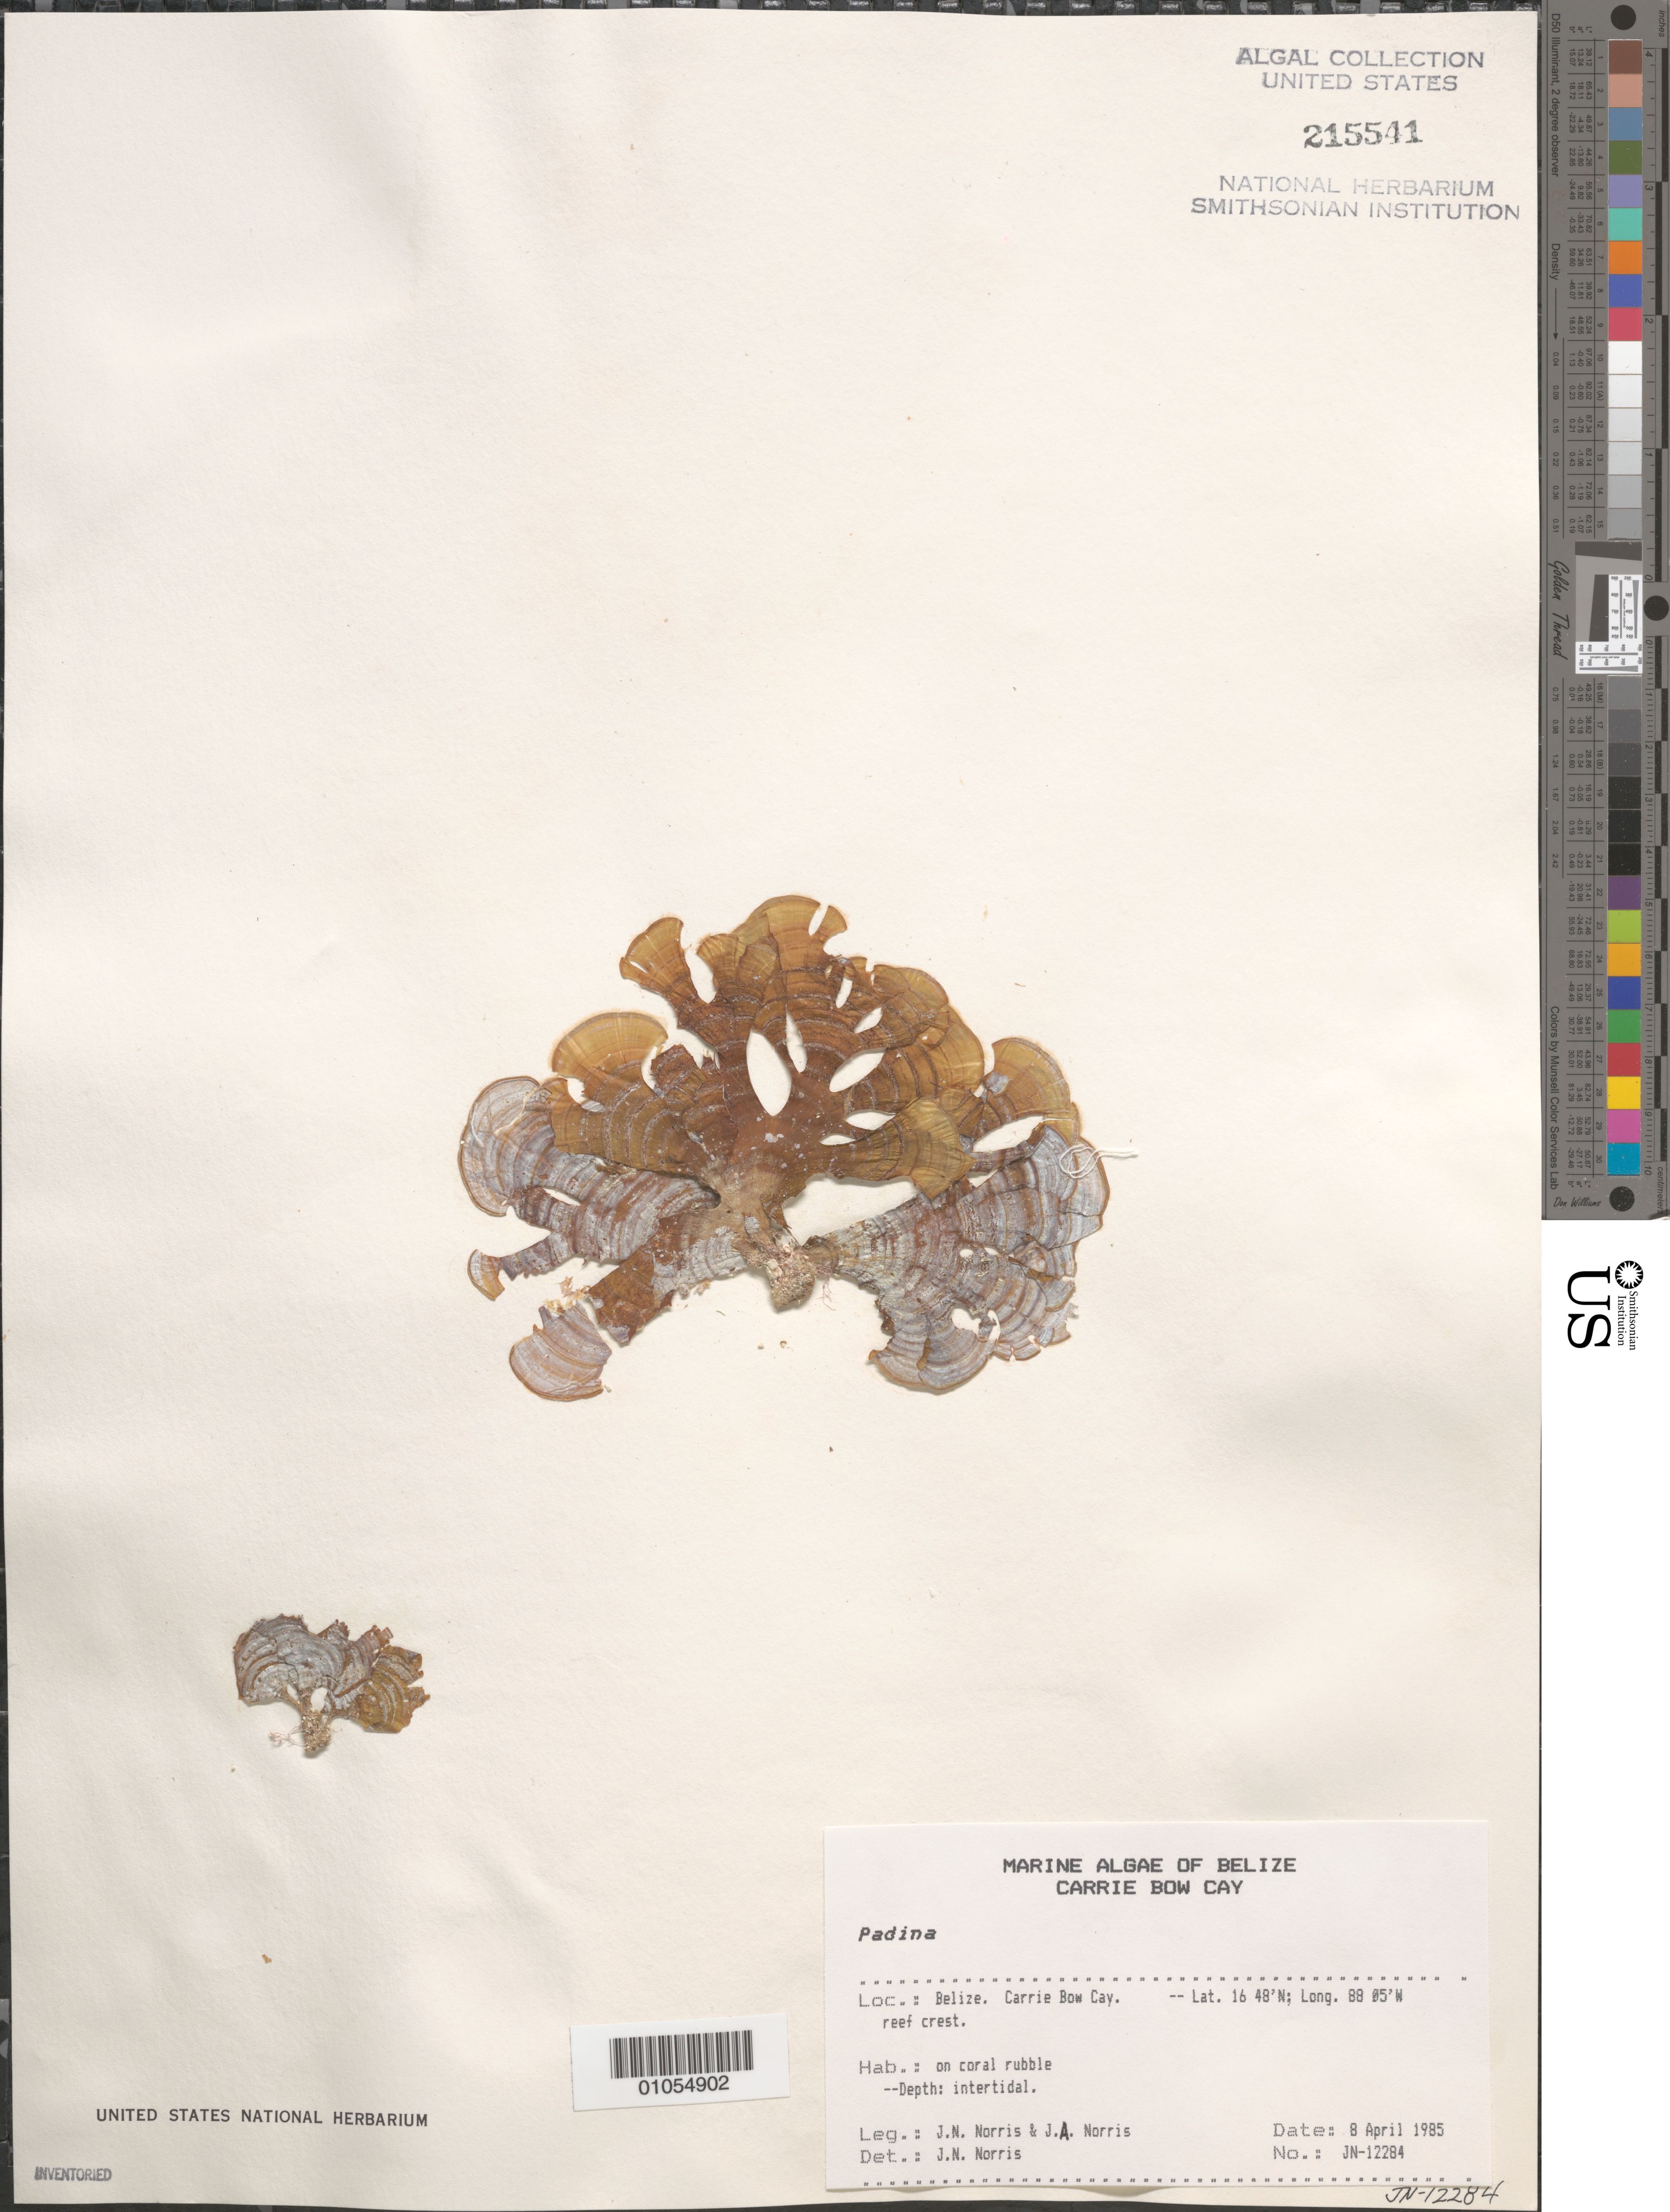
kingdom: Chromista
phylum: Ochrophyta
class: Phaeophyceae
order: Dictyotales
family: Dictyotaceae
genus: Padina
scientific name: Padina sp.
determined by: Norris, James N.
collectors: J. N. Norris & J. A. Norris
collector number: JN-12284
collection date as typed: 08 Apr 1985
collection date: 1985-04-08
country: Belize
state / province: Stann Creek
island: Carrie Bow Cay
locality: Reef crest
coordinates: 16 48'N, 88 05'W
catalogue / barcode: US 215541